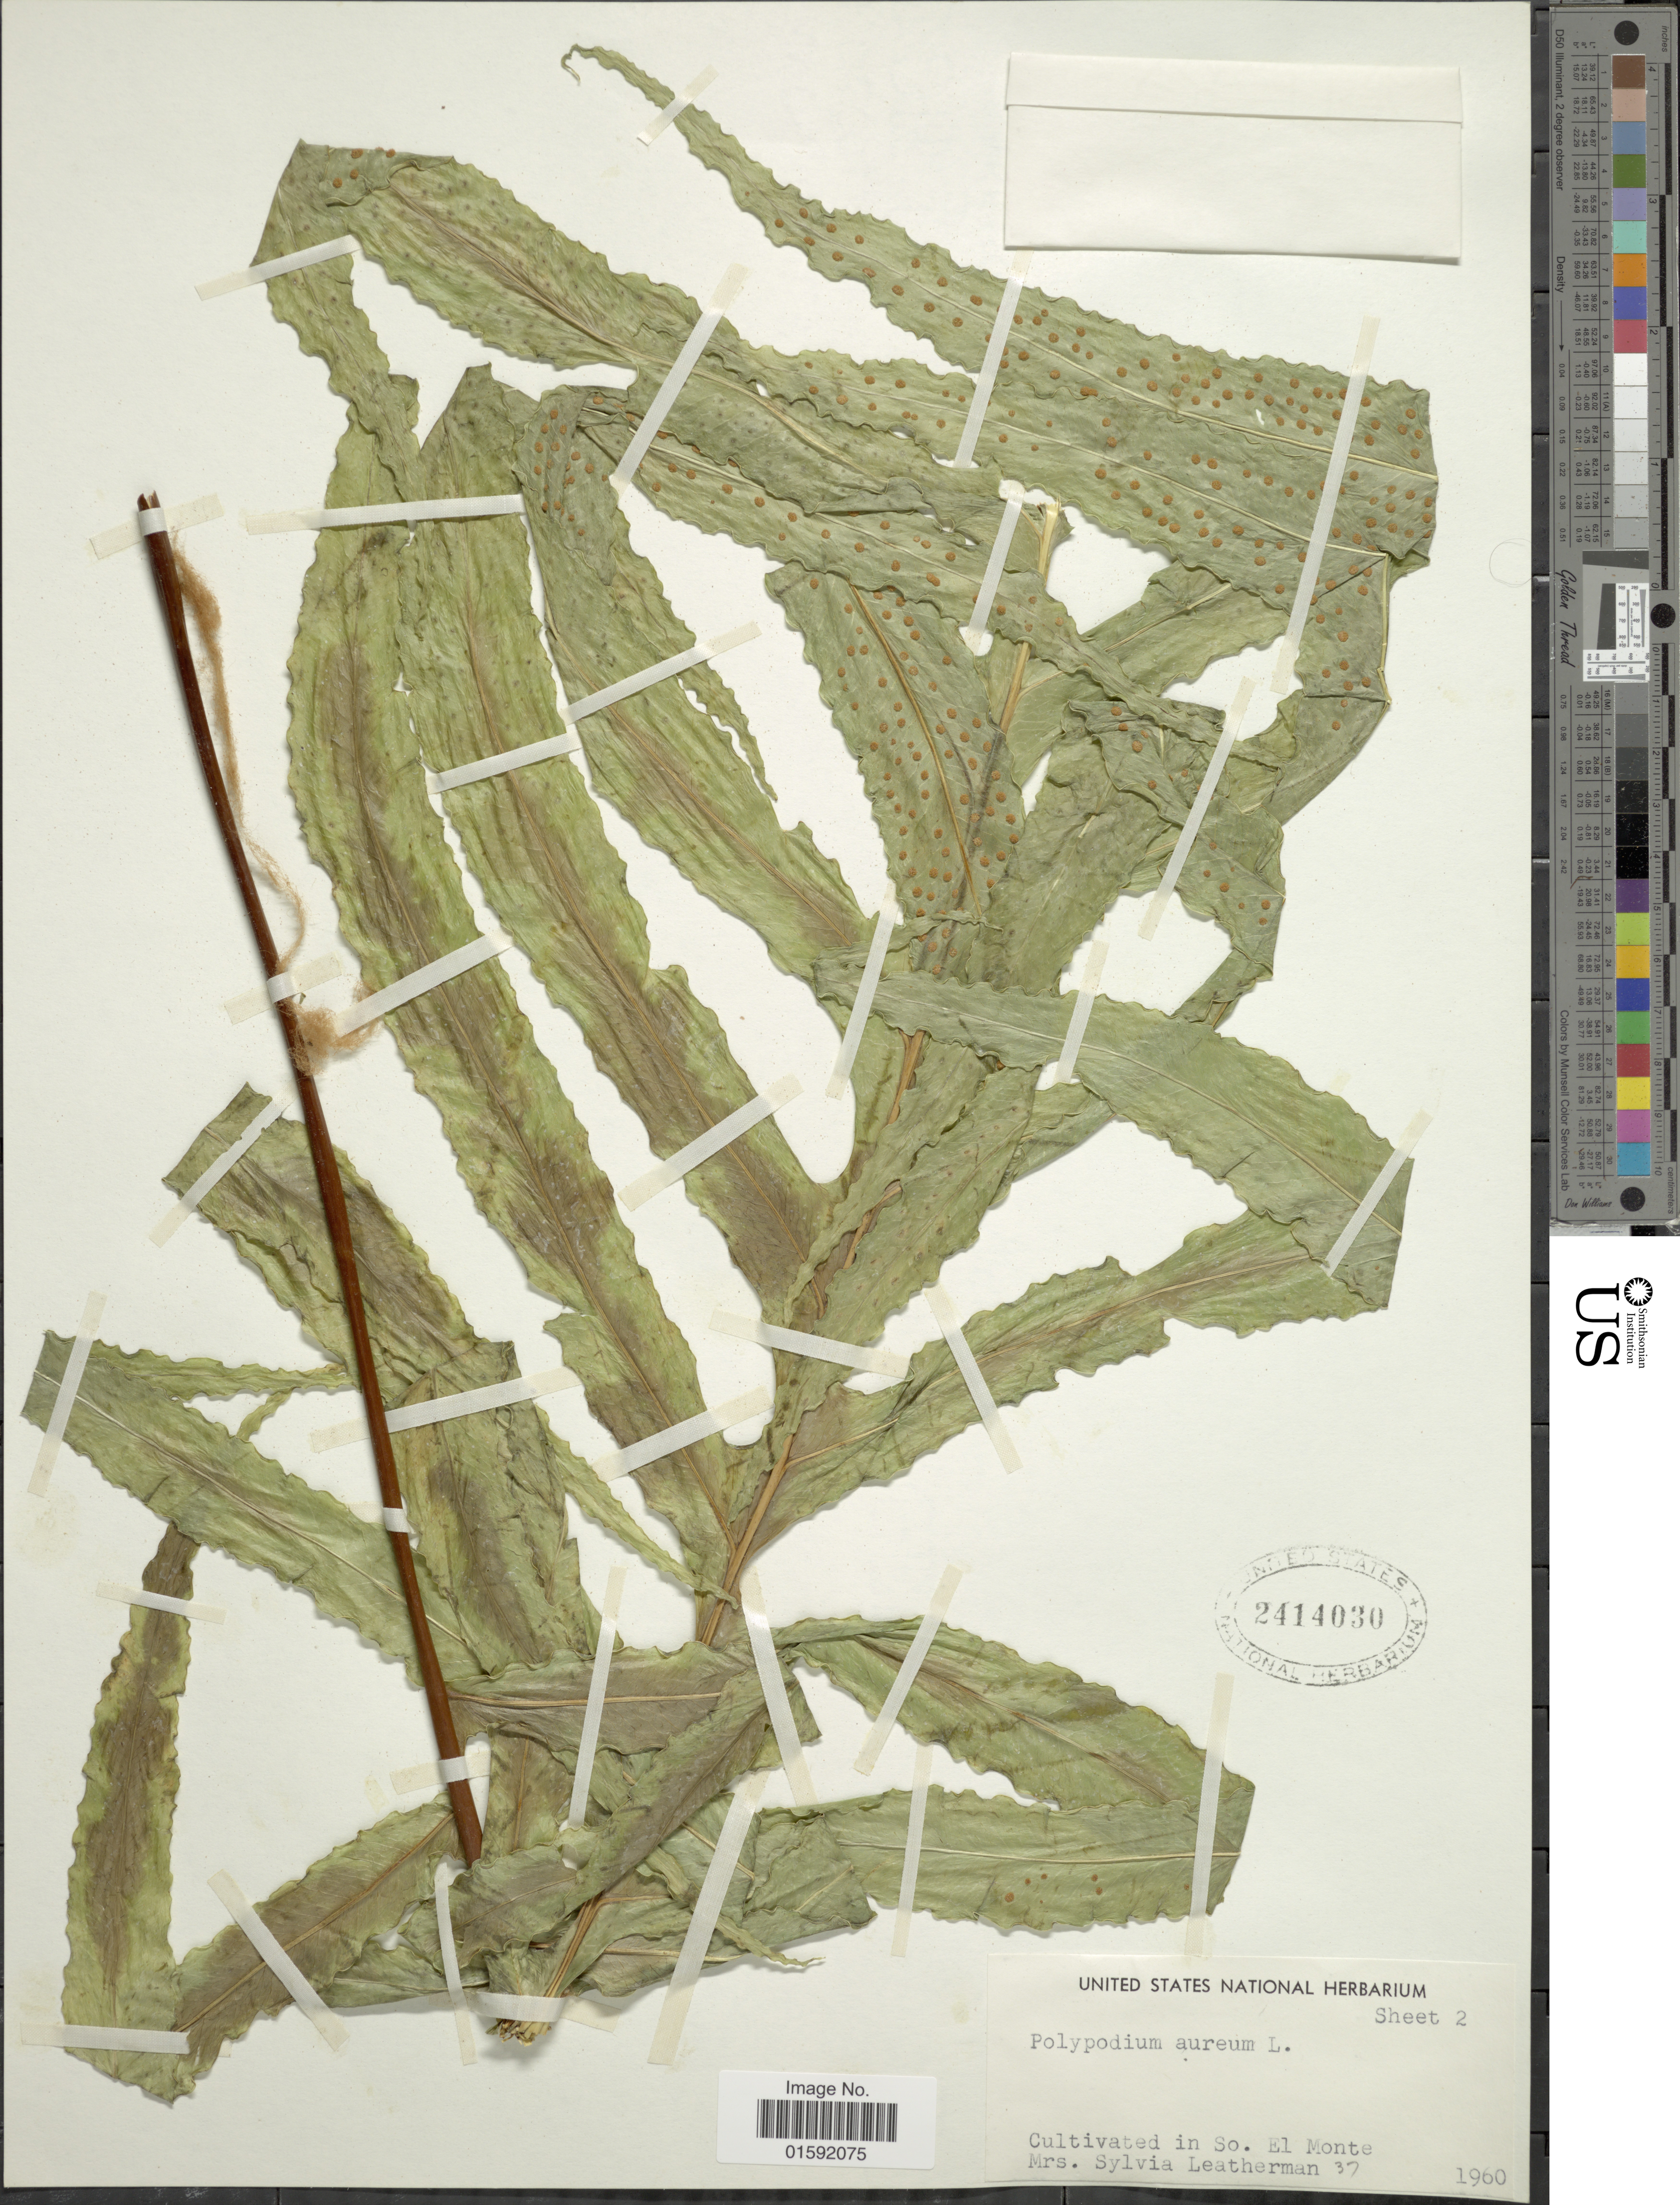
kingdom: Plantae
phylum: Tracheophyta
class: Polypodiopsida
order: Polypodiales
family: Polypodiaceae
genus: Phlebodium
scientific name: Phlebodium aureum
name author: (L.) J. Sm.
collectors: S. Leatherman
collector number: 37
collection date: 1960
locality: So. El Monte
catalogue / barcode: US 2414030